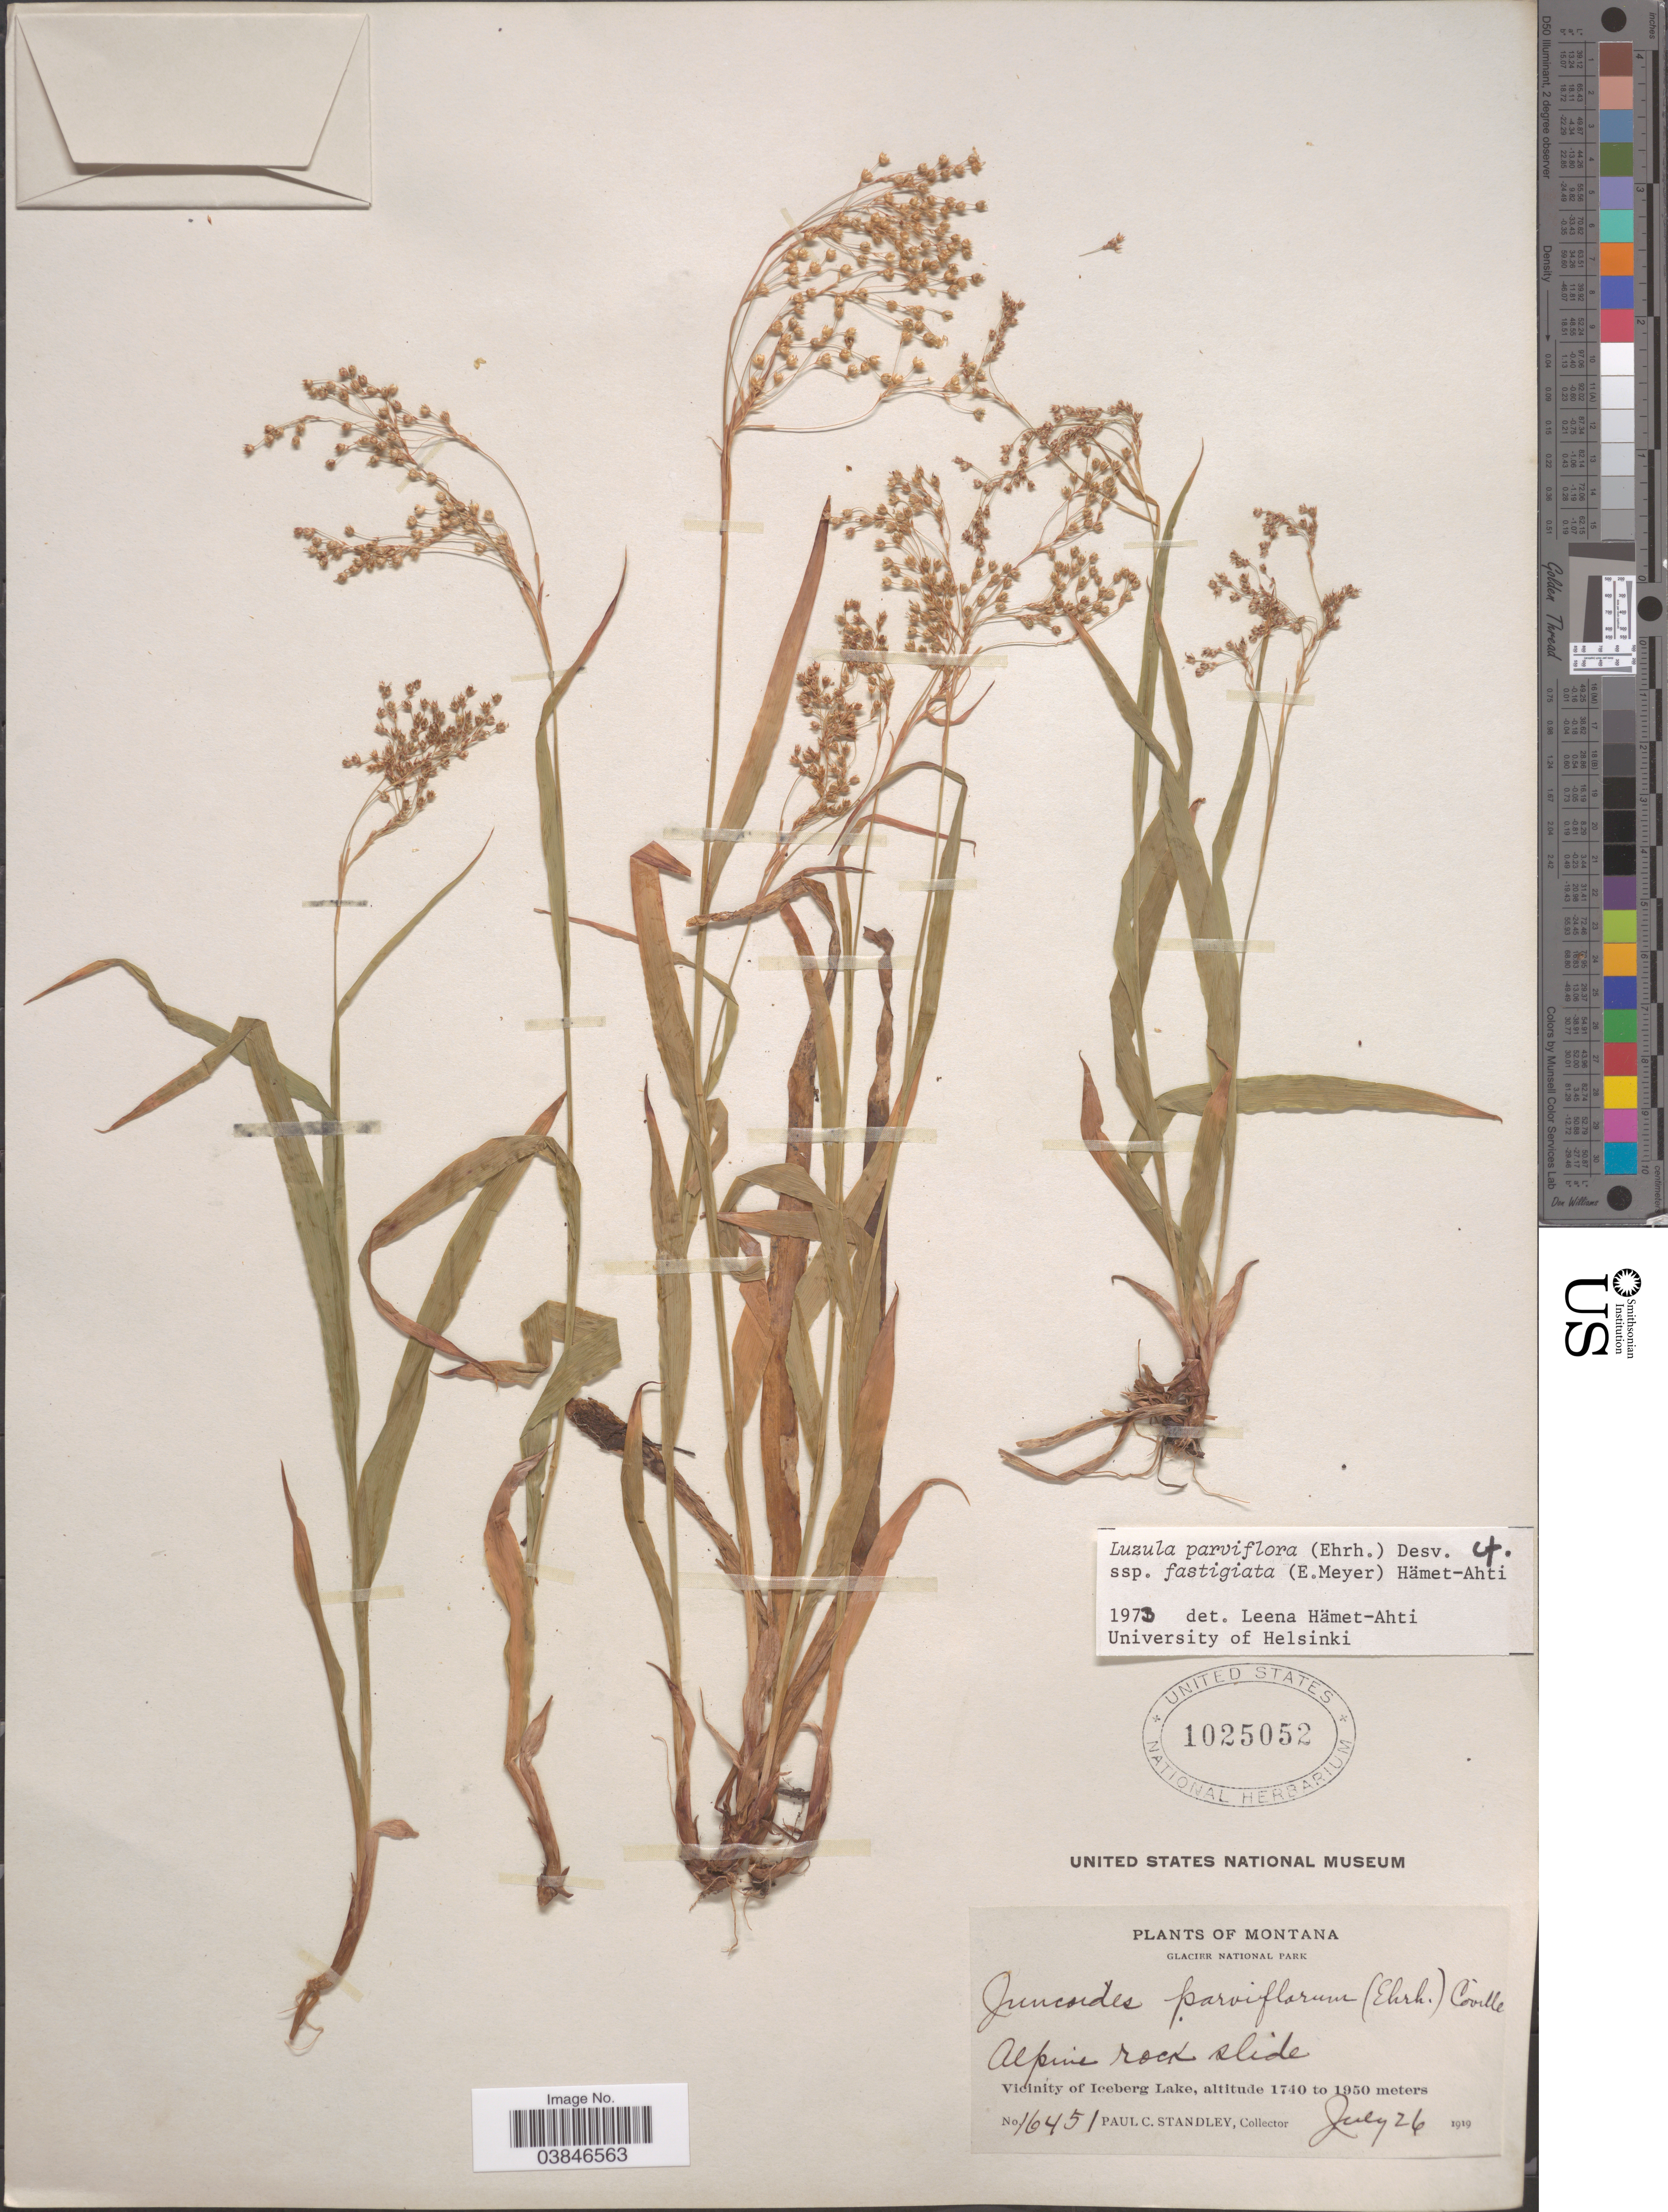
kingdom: Plantae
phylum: Tracheophyta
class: Liliopsida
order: Poales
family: Juncaceae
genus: Luzula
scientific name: Luzula parviflora subsp. fastigiata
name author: Buchenau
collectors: P. C. Standley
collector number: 16451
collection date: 1919-07-26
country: United States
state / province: Montana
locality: Glacier National Park. Alpine rock slide. Vicinity of Iceberg Lake.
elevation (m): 1740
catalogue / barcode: US 1025052